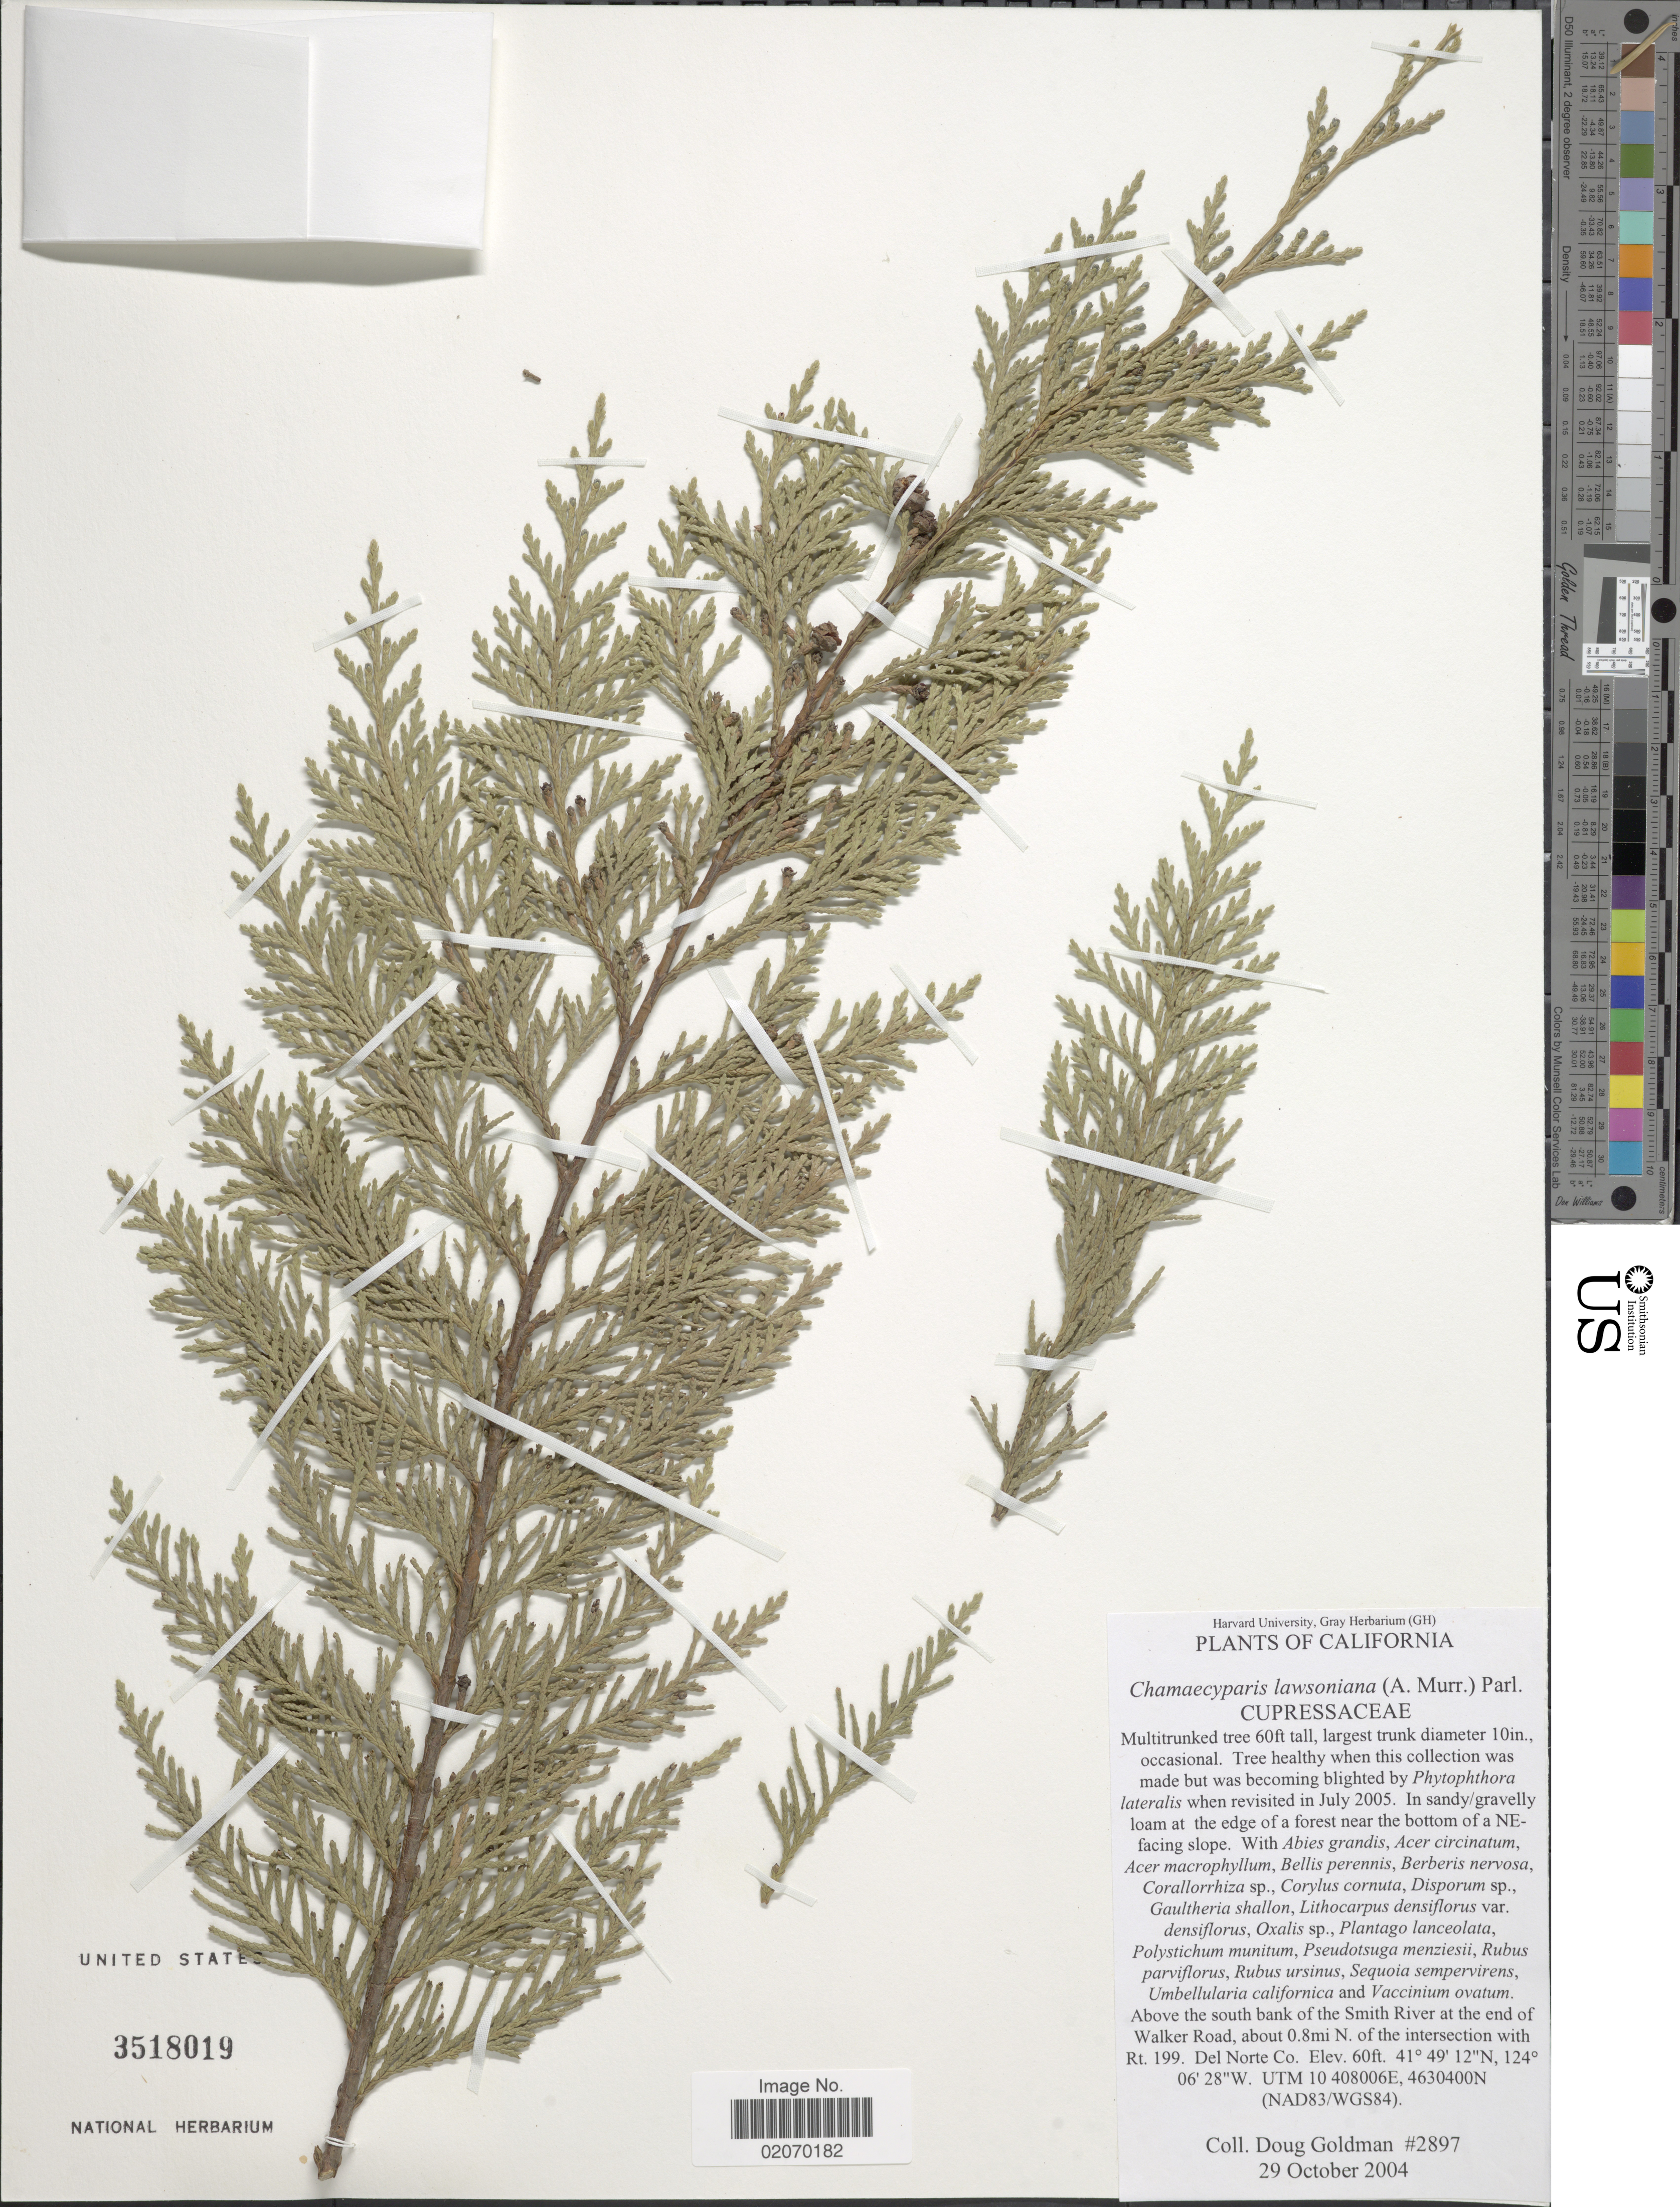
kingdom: Plantae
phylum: Tracheophyta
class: Pinopsida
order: Pinales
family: Cupressaceae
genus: Chamaecyparis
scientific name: Chamaecyparis lawsoniana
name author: (A. Murray bis) Parl.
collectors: D. Goldman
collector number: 2897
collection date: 2004-10-29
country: United States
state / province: California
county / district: Del Norte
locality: Above the south bank of the Smith River at the end of Walker Road, about 0.8 mi N. of the intersection with Rt. 199. Del Norte Co. UTM 10408006E, 4630400N (NAD83/WGS84)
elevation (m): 18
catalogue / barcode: US 3518019